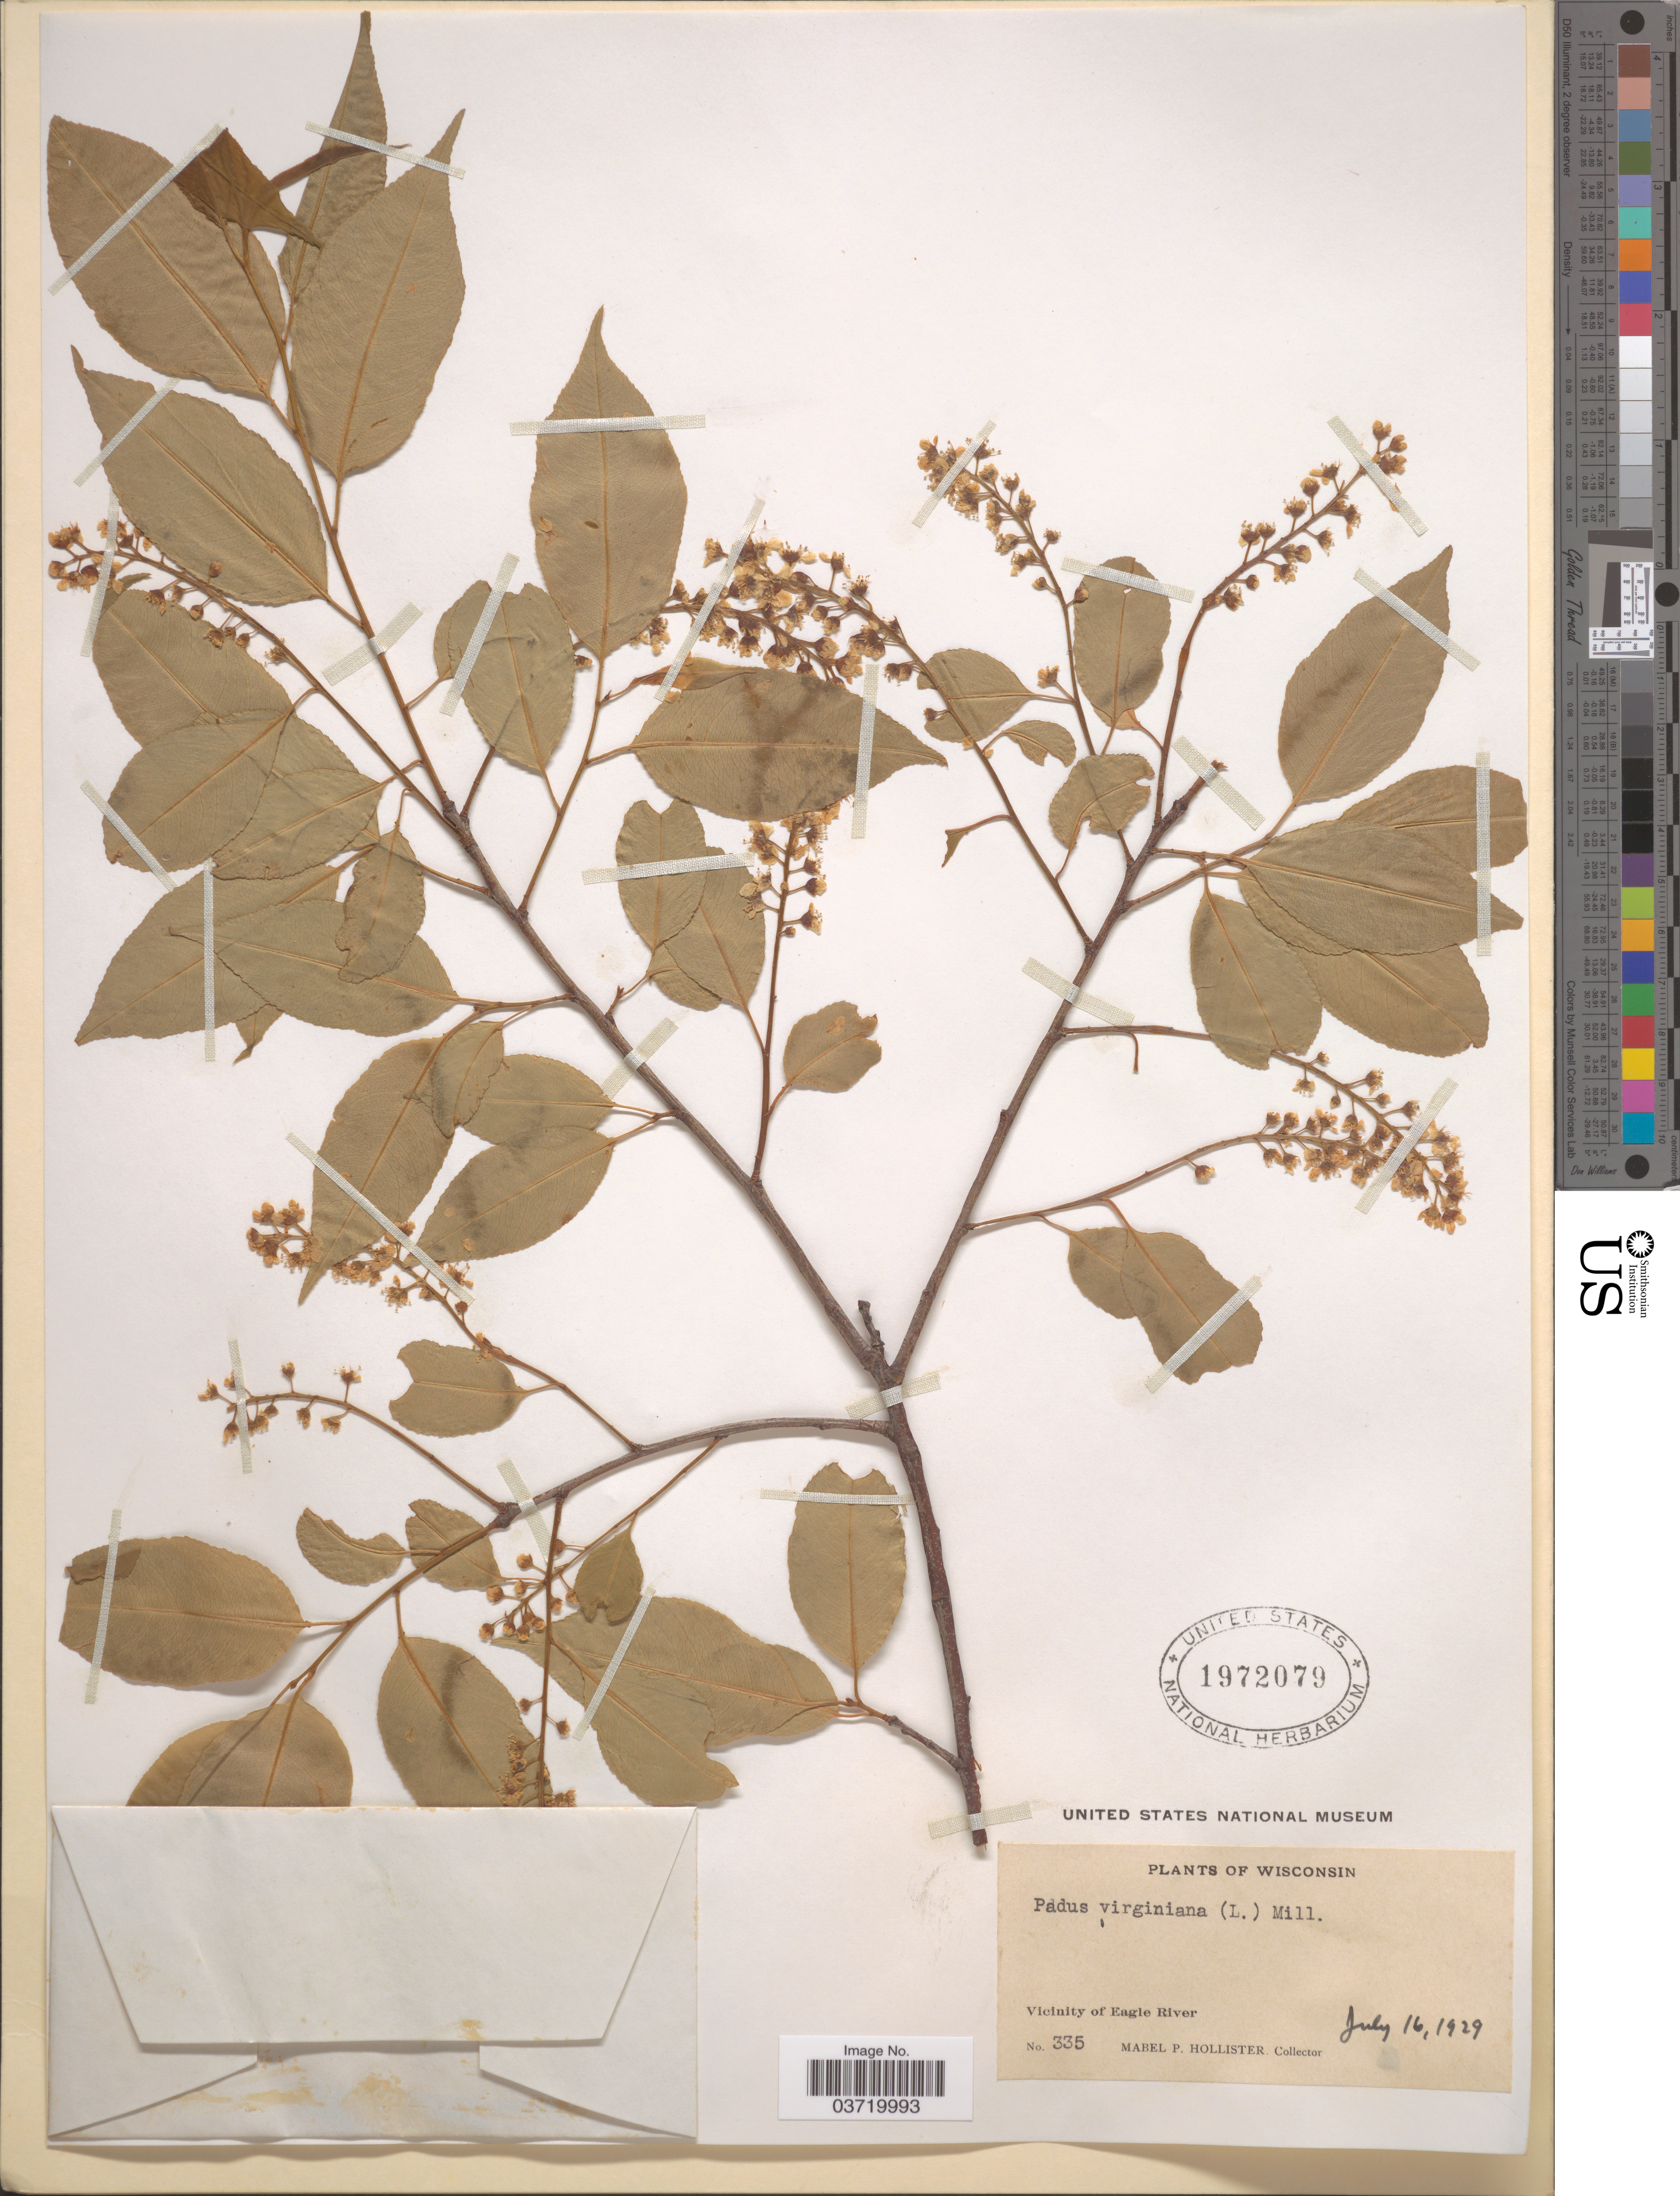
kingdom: Plantae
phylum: Tracheophyta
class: Magnoliopsida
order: Rosales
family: Rosaceae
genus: Prunus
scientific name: Prunus virginiana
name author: L.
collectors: M. Hollister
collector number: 335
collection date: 1929-07-16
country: United States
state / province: Wisconsin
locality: Vicinity of Eagle River.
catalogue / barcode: US 1972079